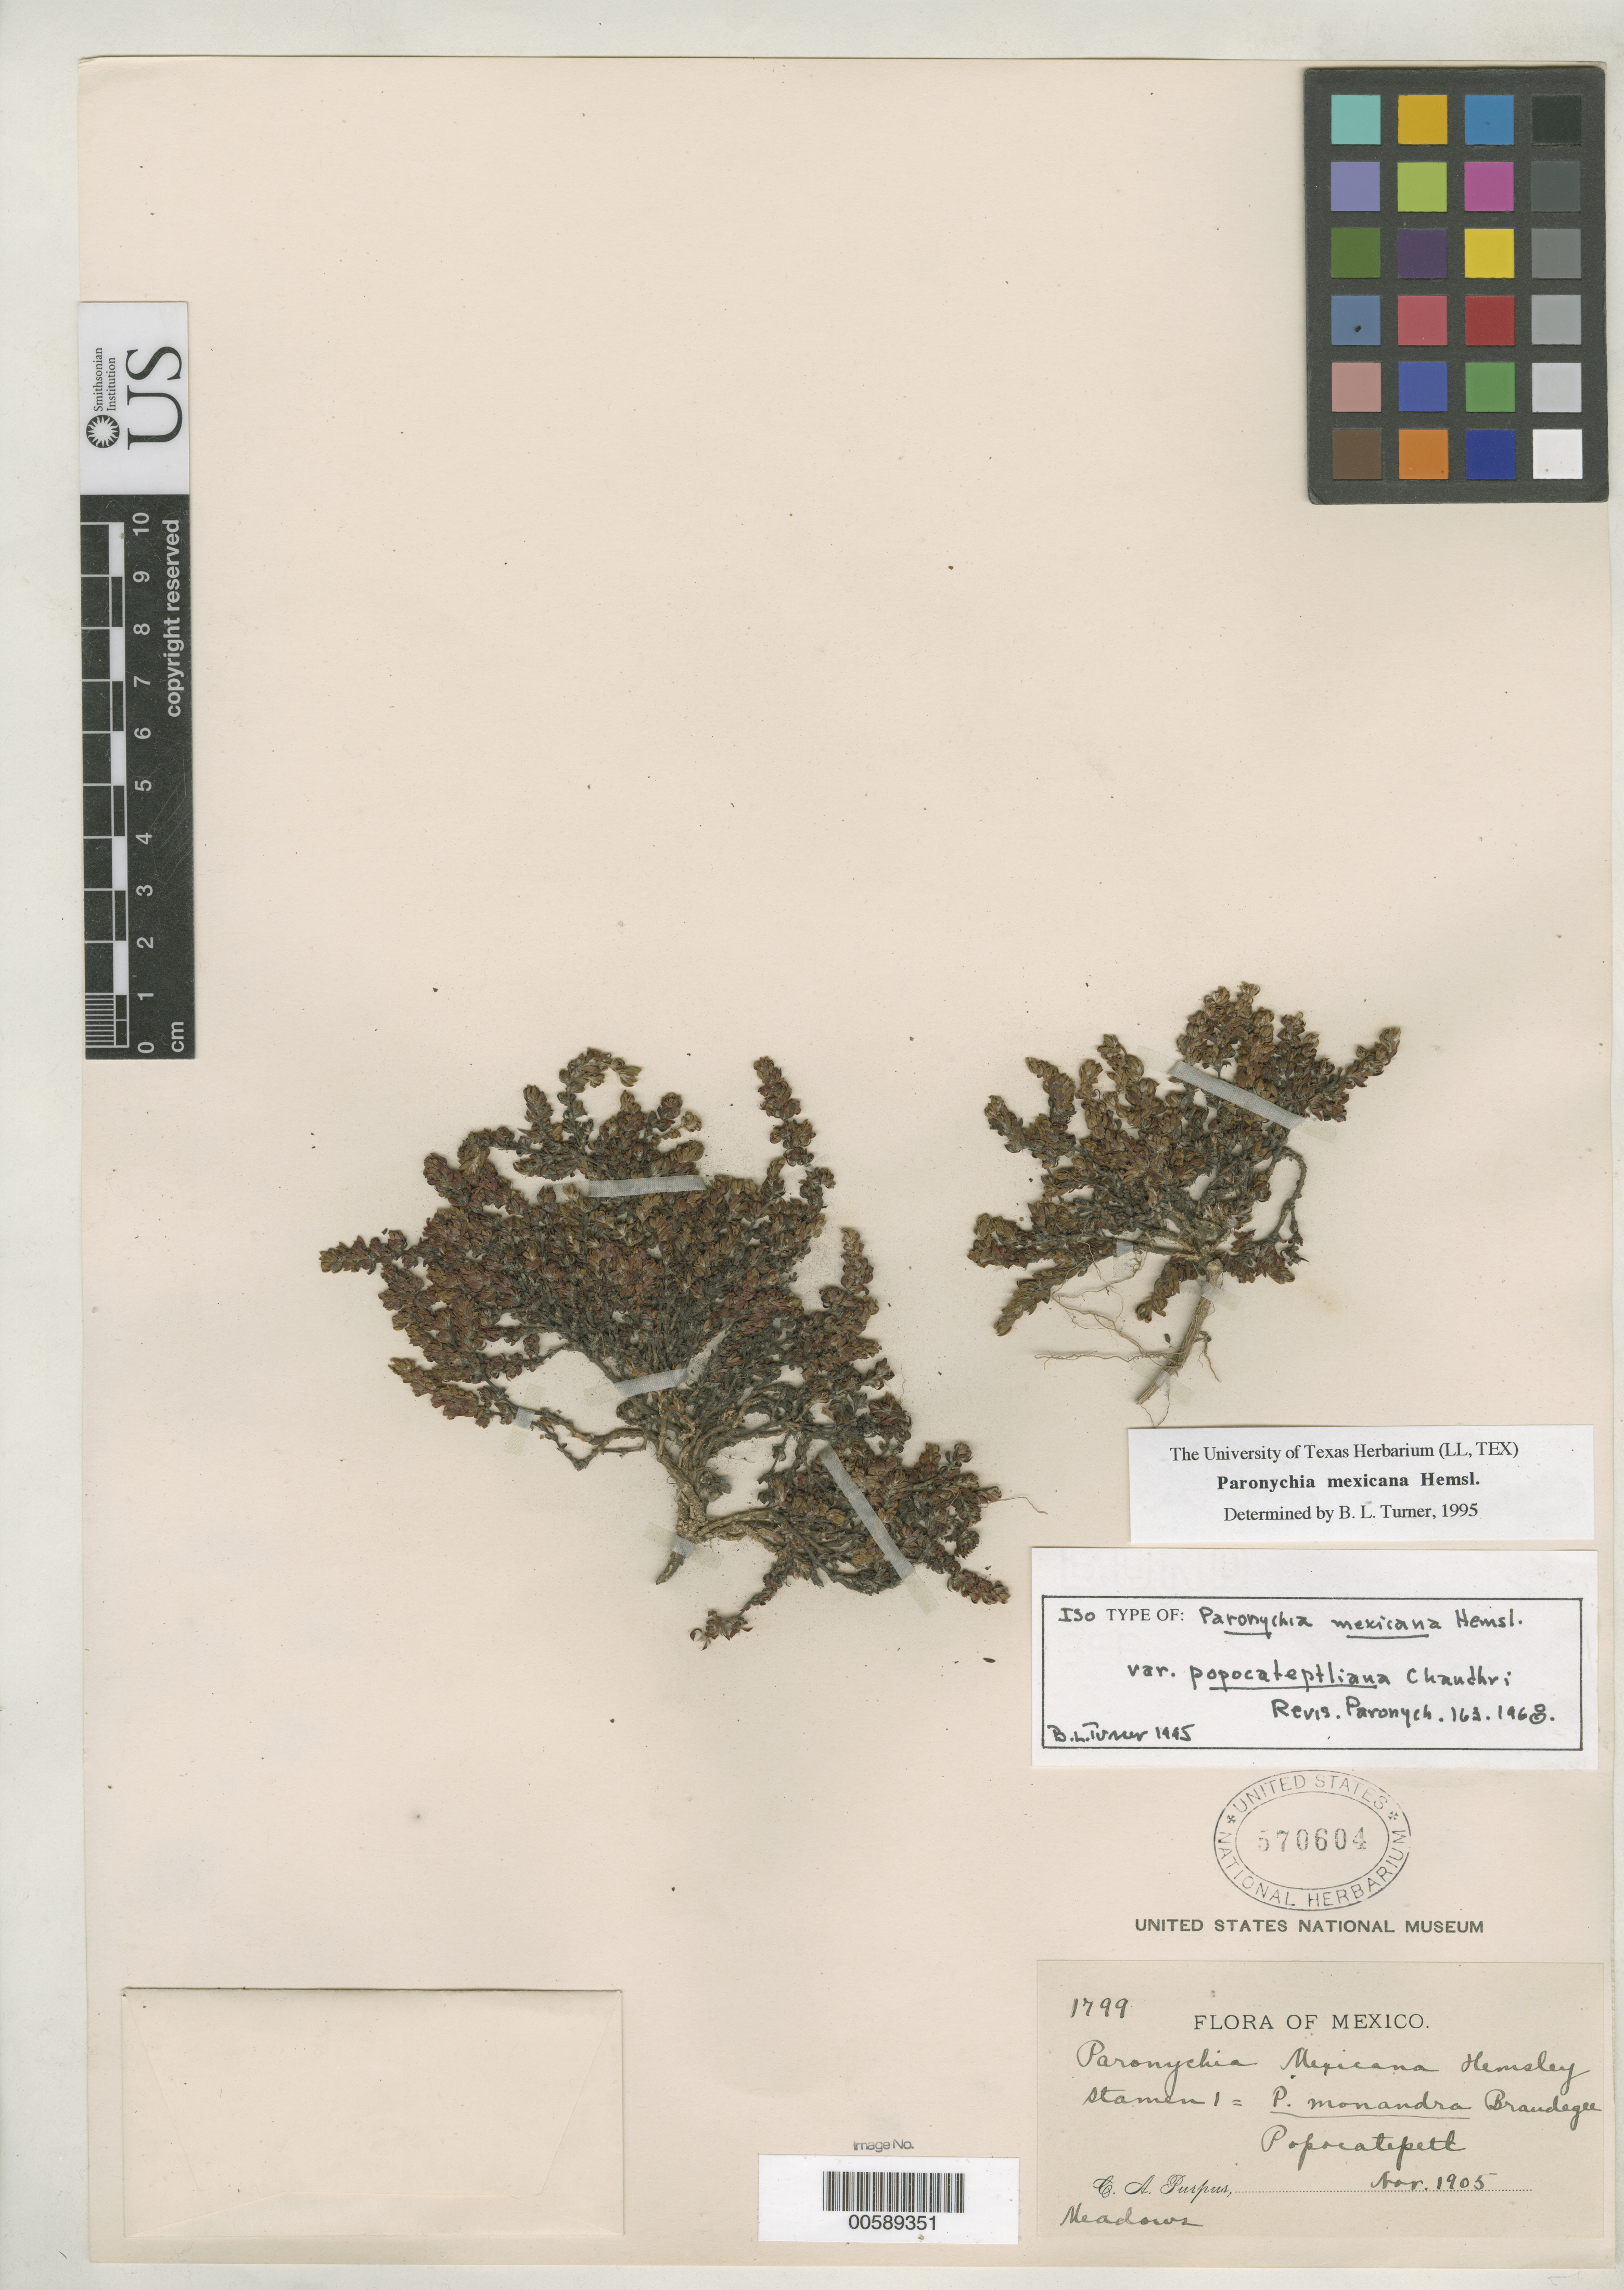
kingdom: Plantae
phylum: Tracheophyta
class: Magnoliopsida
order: Caryophyllales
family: Caryophyllaceae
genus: Paronychia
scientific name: Paronychia mexicana var. popocateptliana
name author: Chaudhri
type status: Isotype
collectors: C. A. Purpus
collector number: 1799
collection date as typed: Nov 1905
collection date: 1905-11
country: Mexico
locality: Popocatepetl.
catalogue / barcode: US 570604